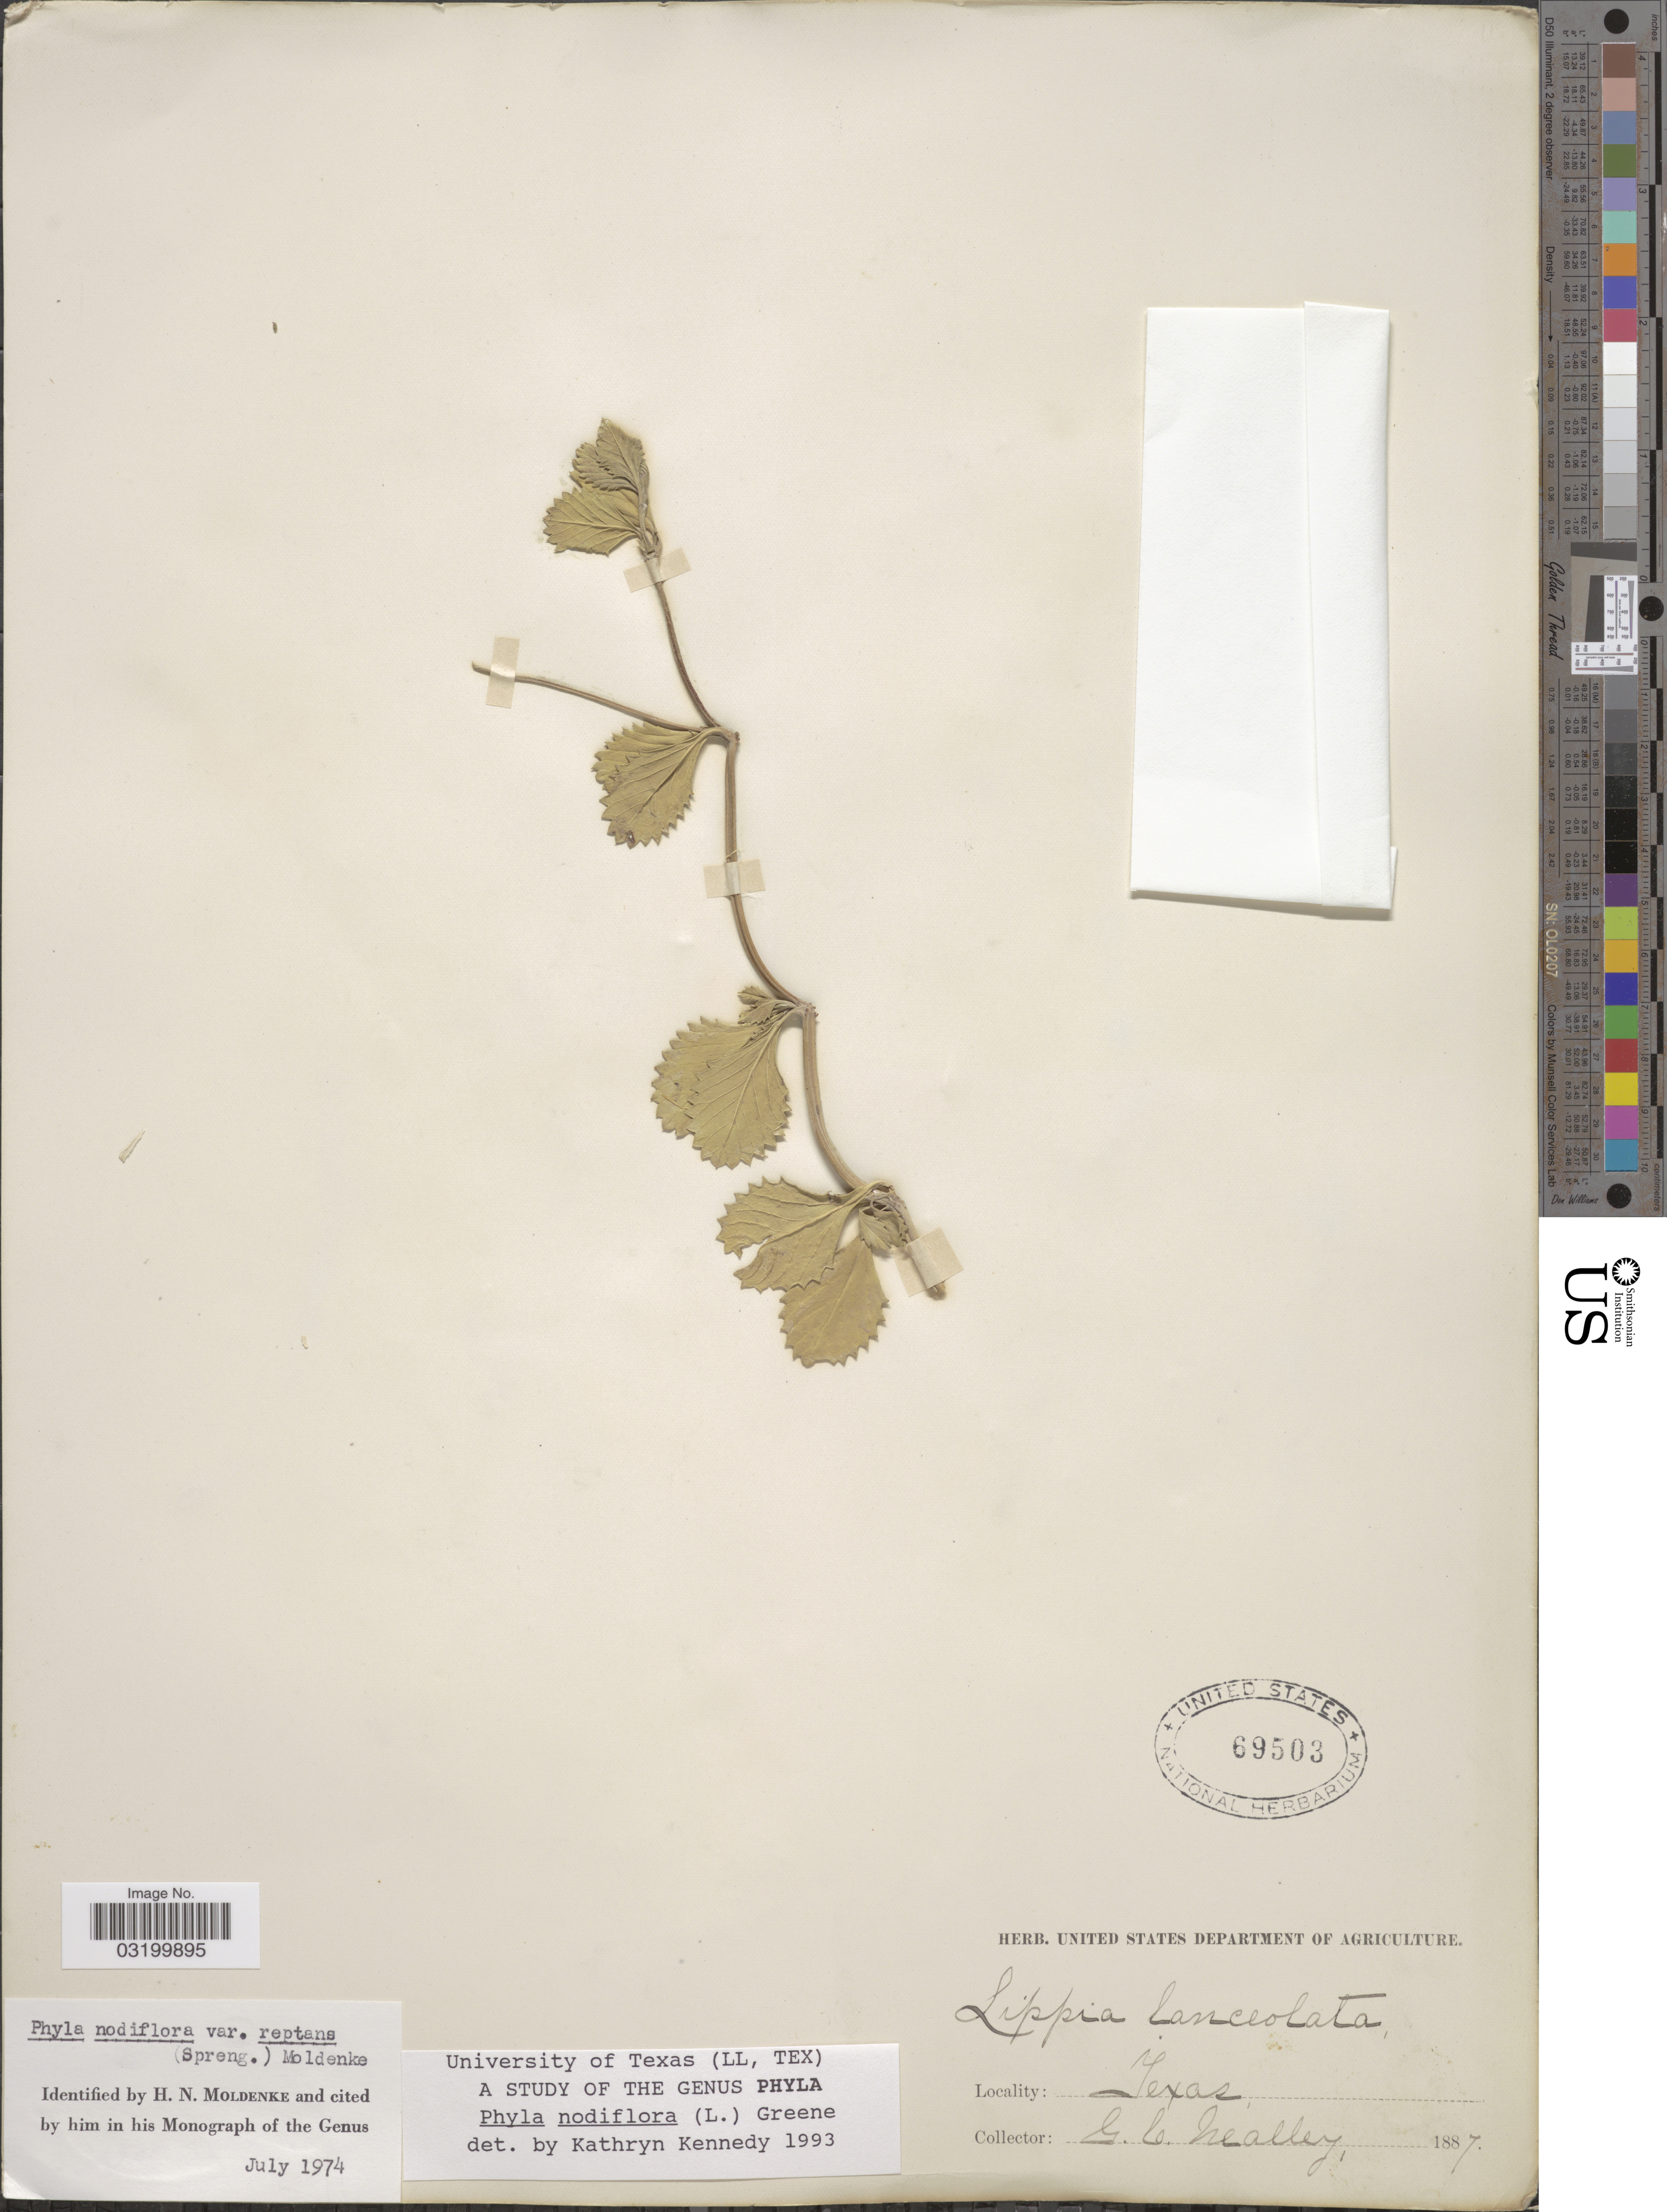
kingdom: Plantae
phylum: Tracheophyta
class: Magnoliopsida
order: Lamiales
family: Verbenaceae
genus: Phyla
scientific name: Phyla nodiflora var. nodiflora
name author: (L.) Greene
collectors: G. C. Nealley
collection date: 1887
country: United States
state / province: Texas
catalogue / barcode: US 69503